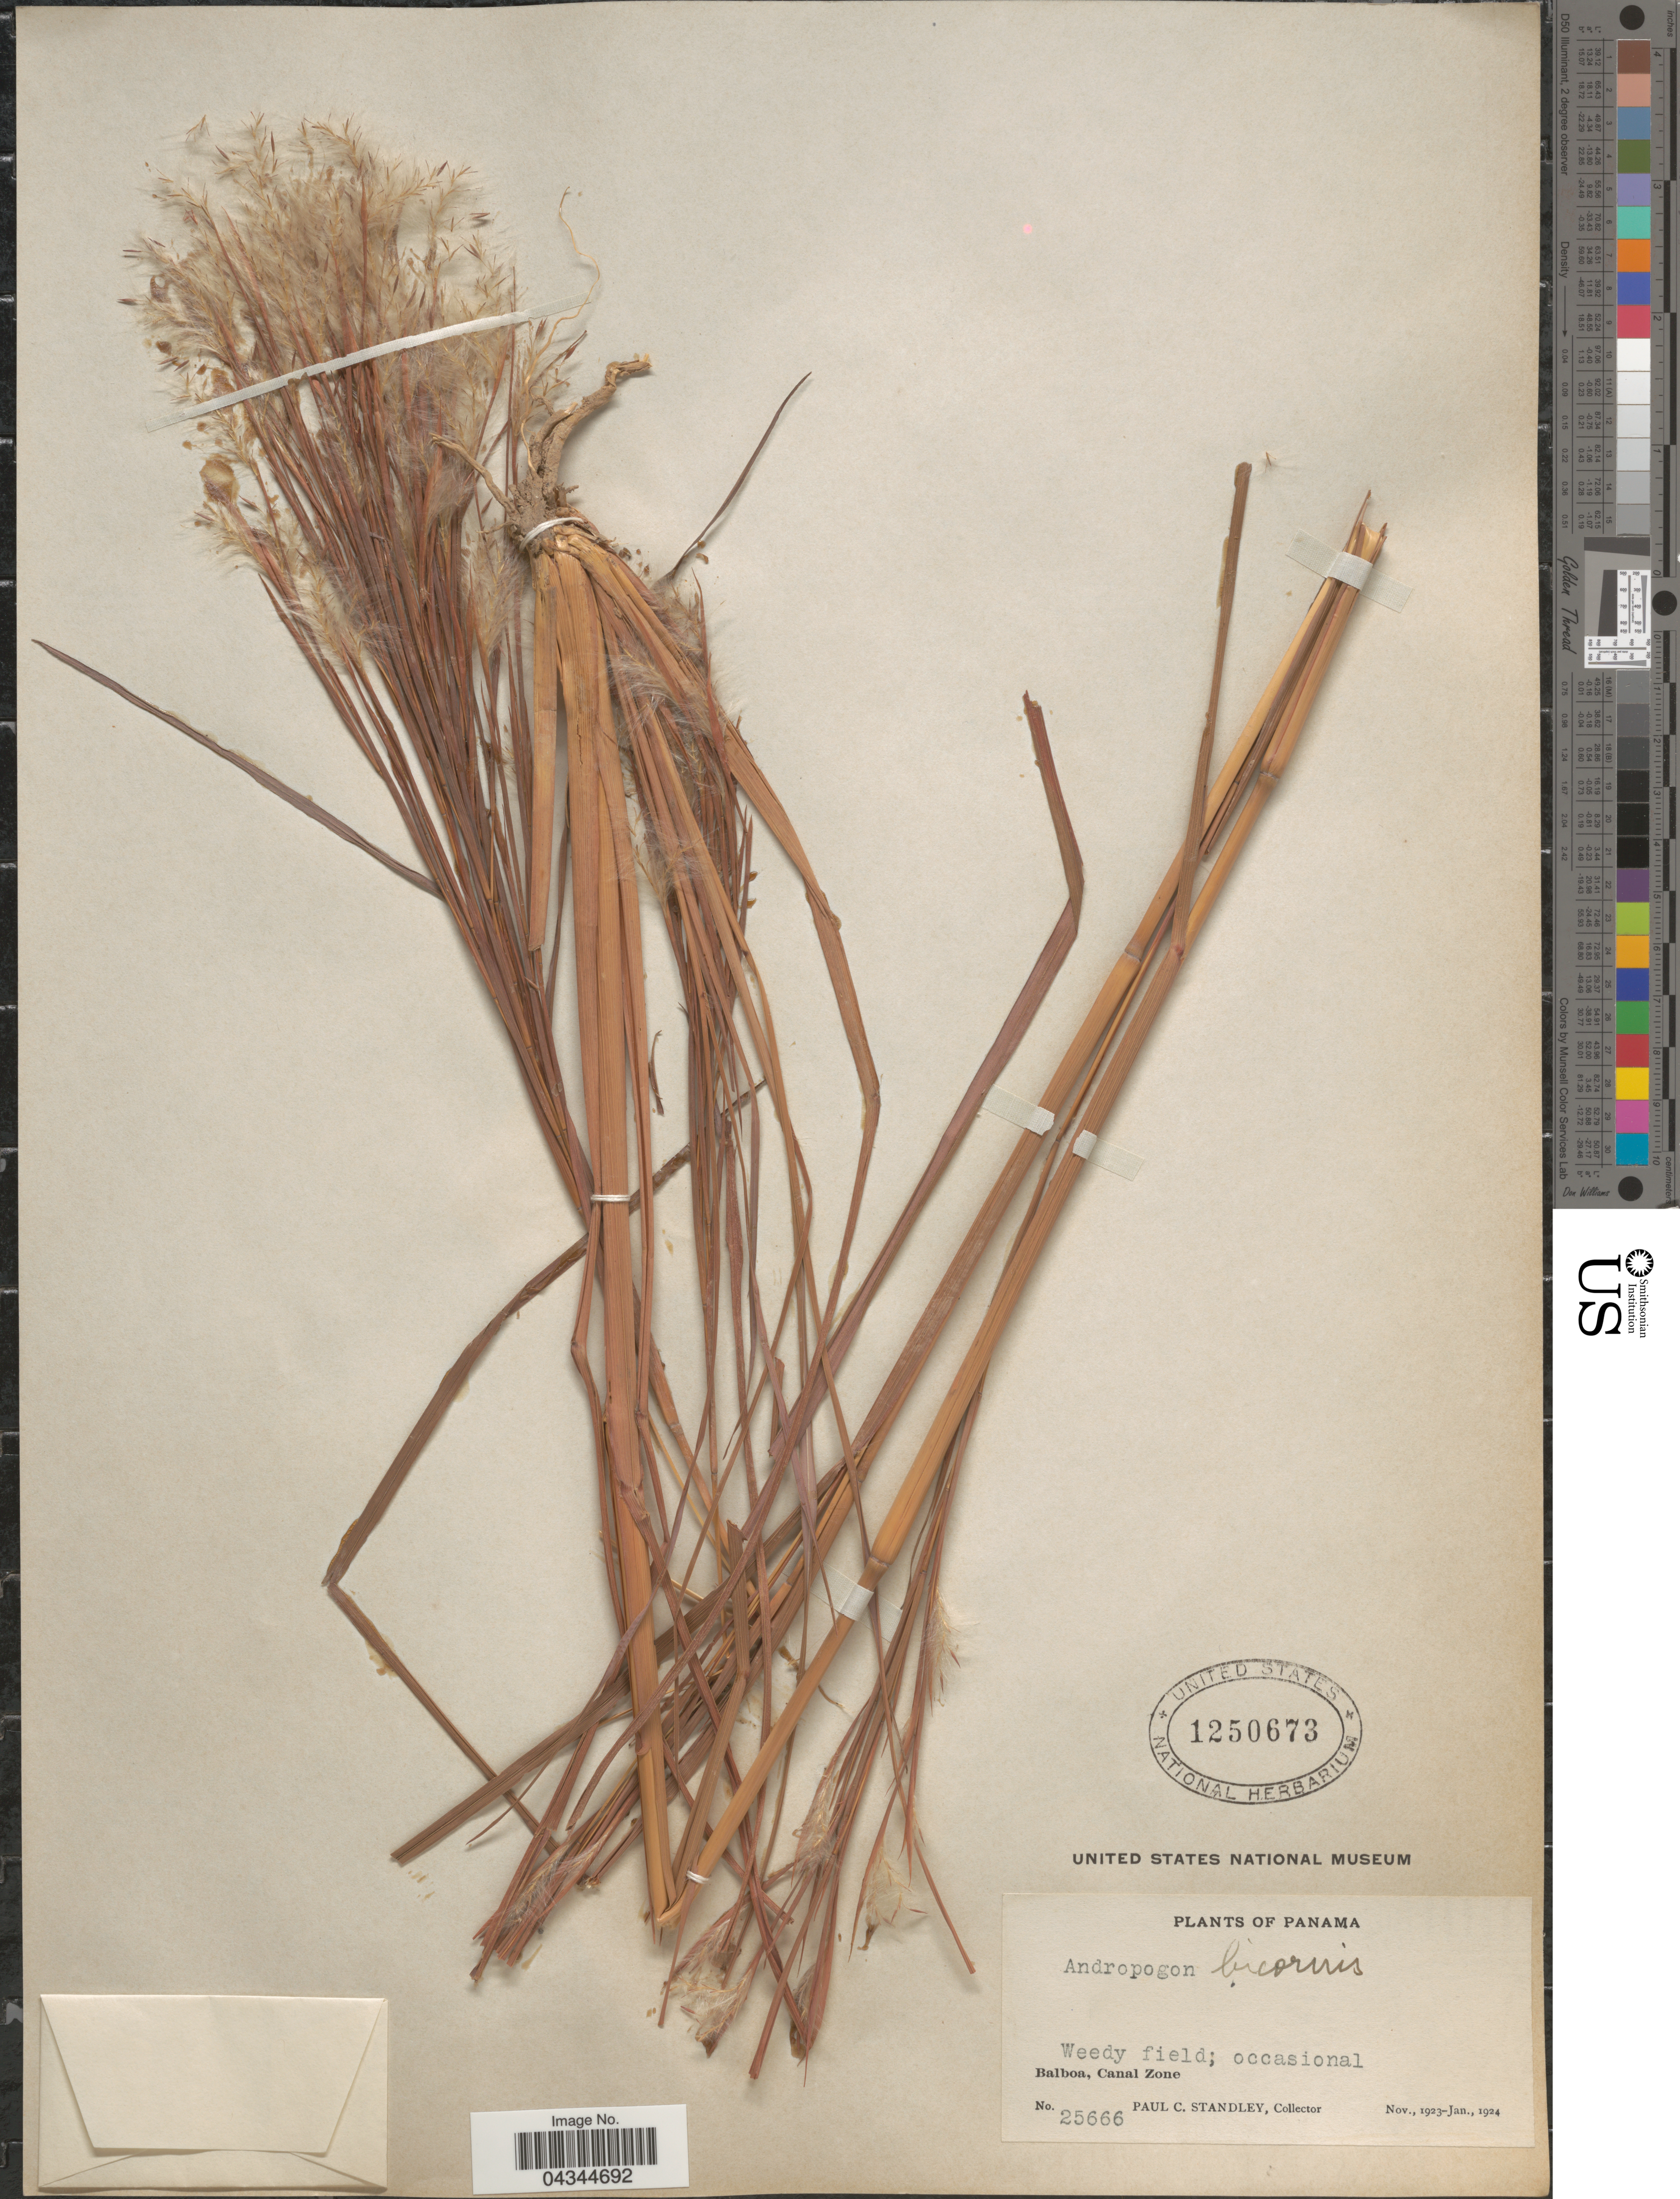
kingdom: Plantae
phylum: Tracheophyta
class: Liliopsida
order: Poales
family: Poaceae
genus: Andropogon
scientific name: Andropogon bicornis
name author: L.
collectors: P. C. Standley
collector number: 25666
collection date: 1923-11/1924-01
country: Panama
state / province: Colón / Panamá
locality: Balboa, Canal Zone.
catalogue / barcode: US 1250673